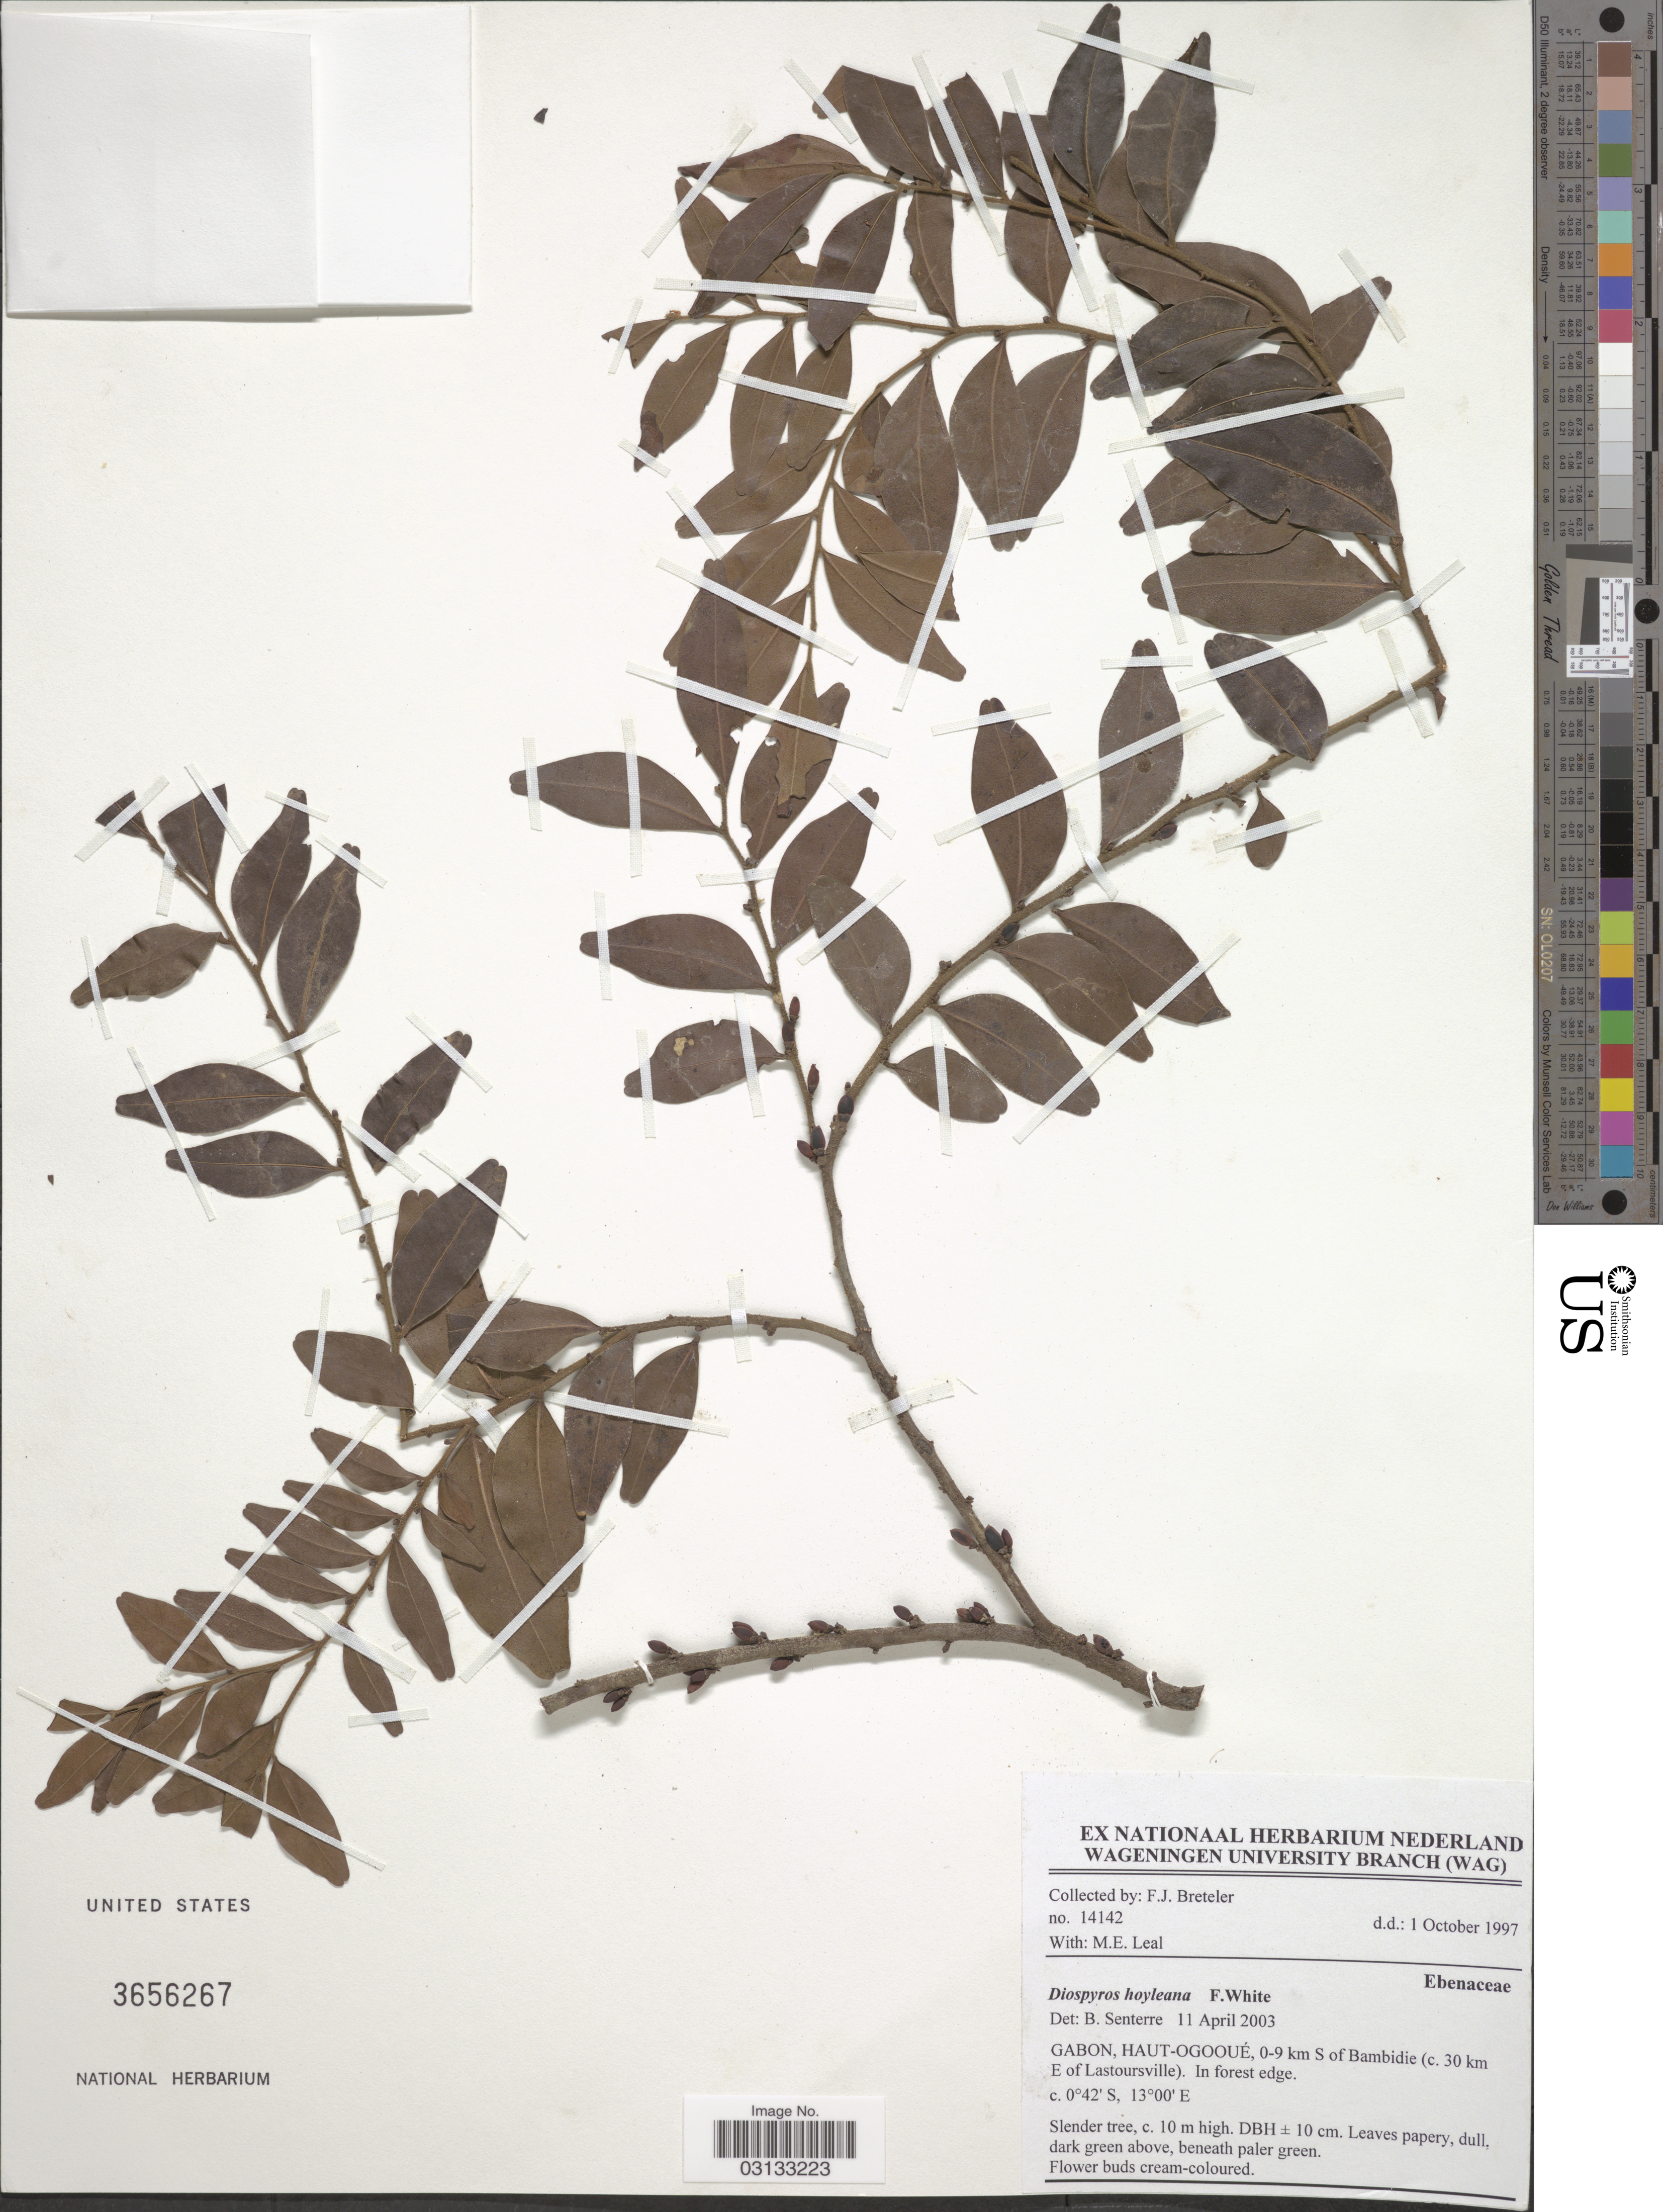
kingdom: Plantae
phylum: Tracheophyta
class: Magnoliopsida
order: Ericales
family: Ebenaceae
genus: Diospyros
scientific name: Diospyros hoyleana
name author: F. White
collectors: F. J. Breteler & M. E. Leal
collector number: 14142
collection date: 1997-10-01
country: Gabon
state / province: Haut-Ogooue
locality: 0-9 km S of Bambidie (c. 30 km E of Lastoursville).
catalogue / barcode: US 3656267